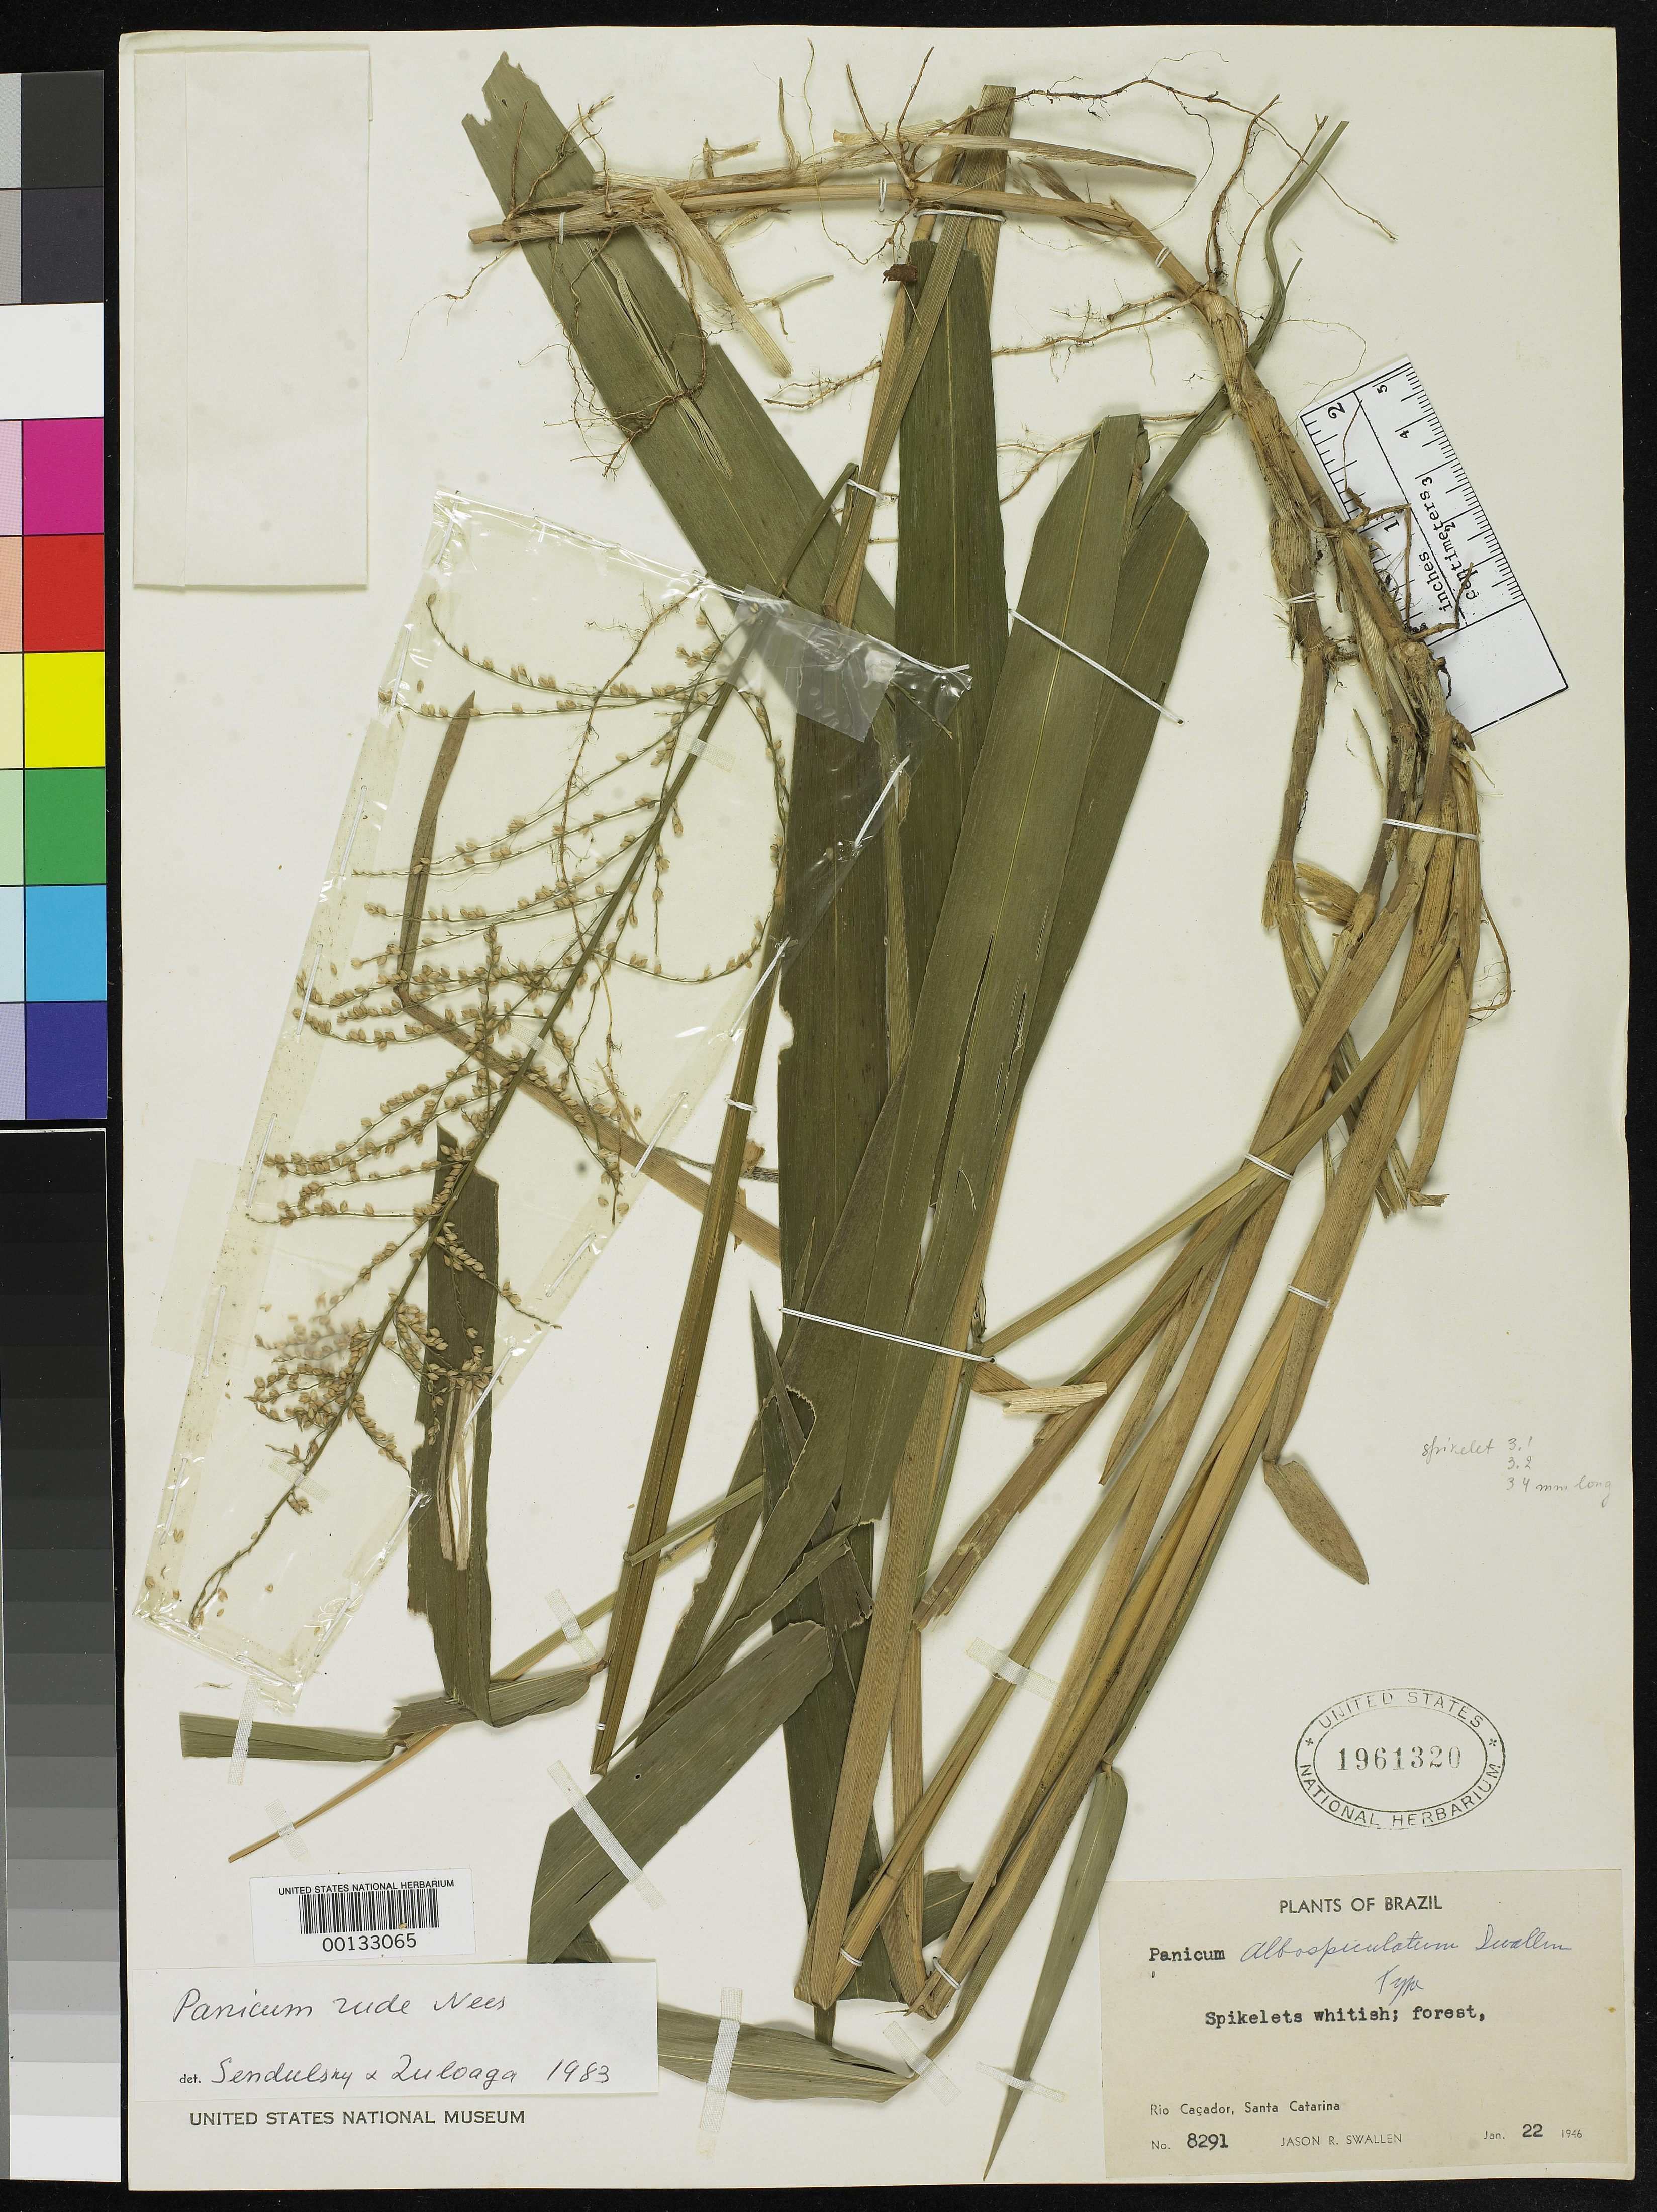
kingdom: Plantae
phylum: Tracheophyta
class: Liliopsida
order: Poales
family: Poaceae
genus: Panicum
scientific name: Panicum albospiculatum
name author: Swallen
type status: Holotype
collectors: J. R. Swallen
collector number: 8291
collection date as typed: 22 Jan 1946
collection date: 1946-01-22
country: Brazil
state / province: Santa Catarina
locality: Rio Cacador.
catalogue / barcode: US 1961320